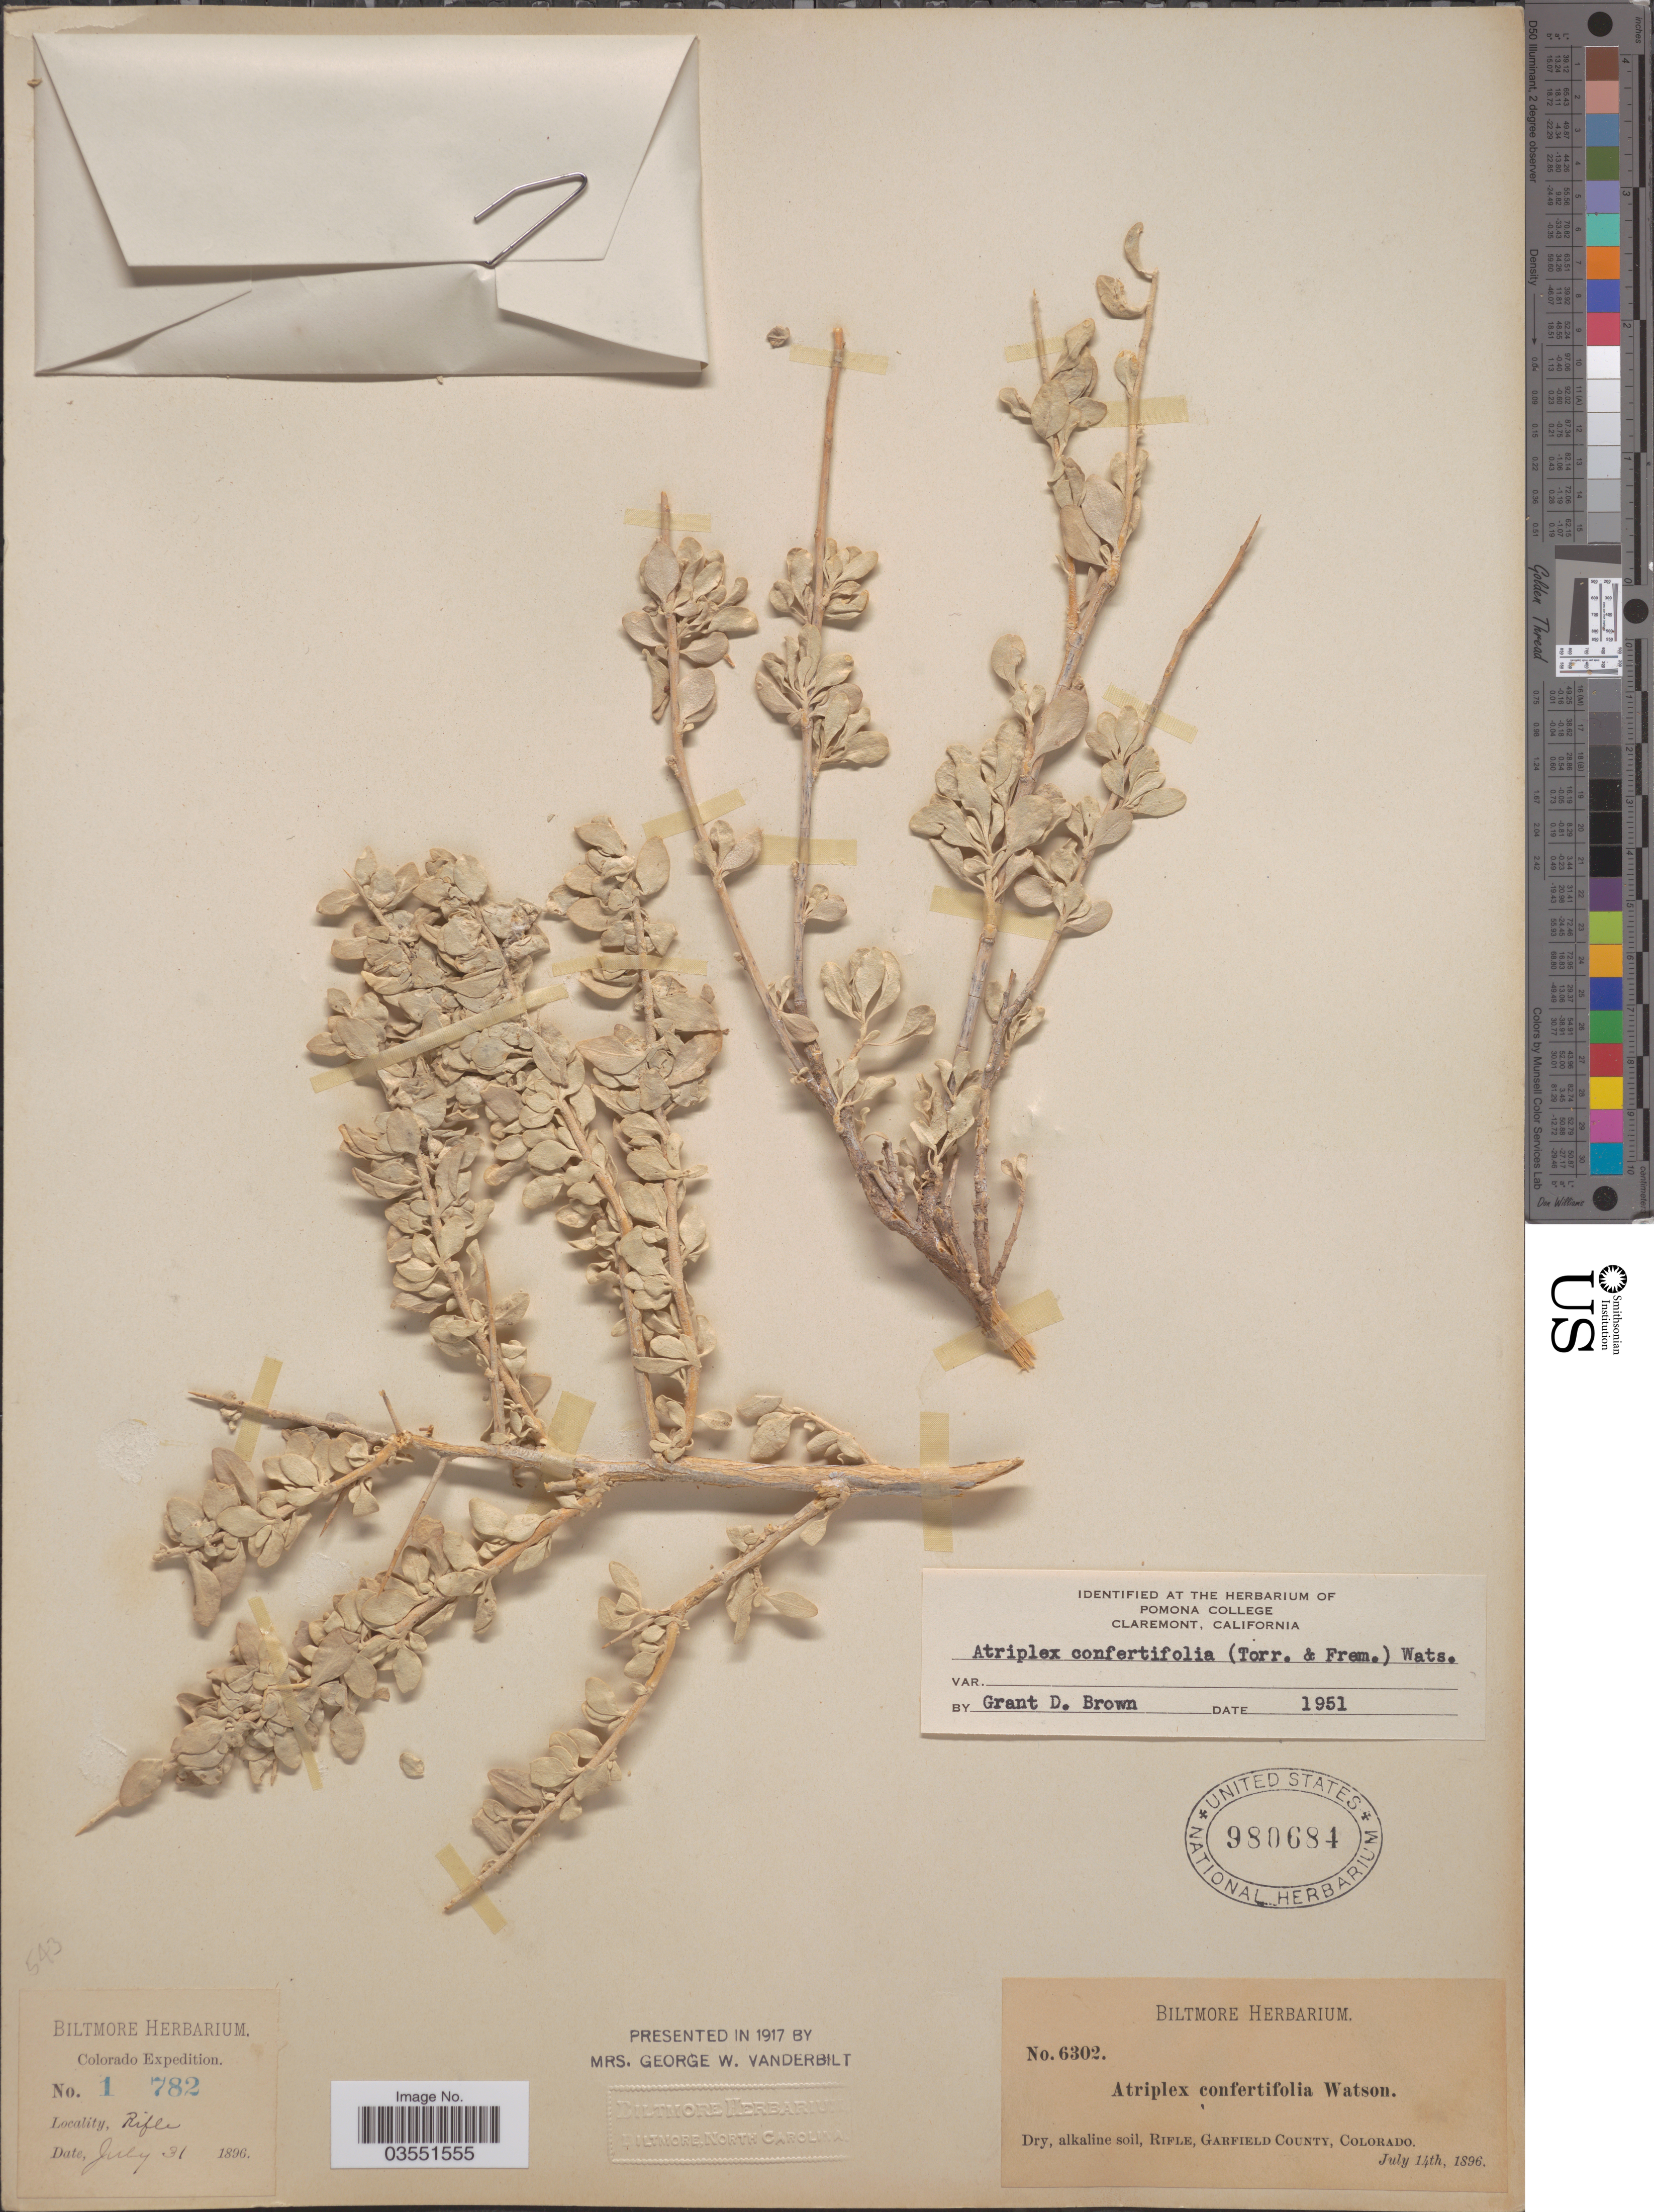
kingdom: Plantae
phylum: Tracheophyta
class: Magnoliopsida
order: Caryophyllales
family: Amaranthaceae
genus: Atriplex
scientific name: Atriplex confertifolia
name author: (Torr. & Frém.) S. Watson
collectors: ex herb. Biltmore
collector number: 6302/1782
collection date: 1896-07-14/1896-07-31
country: United States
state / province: Colorado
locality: Alkaline soil, Rifle, Garfield County.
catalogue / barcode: US 980684